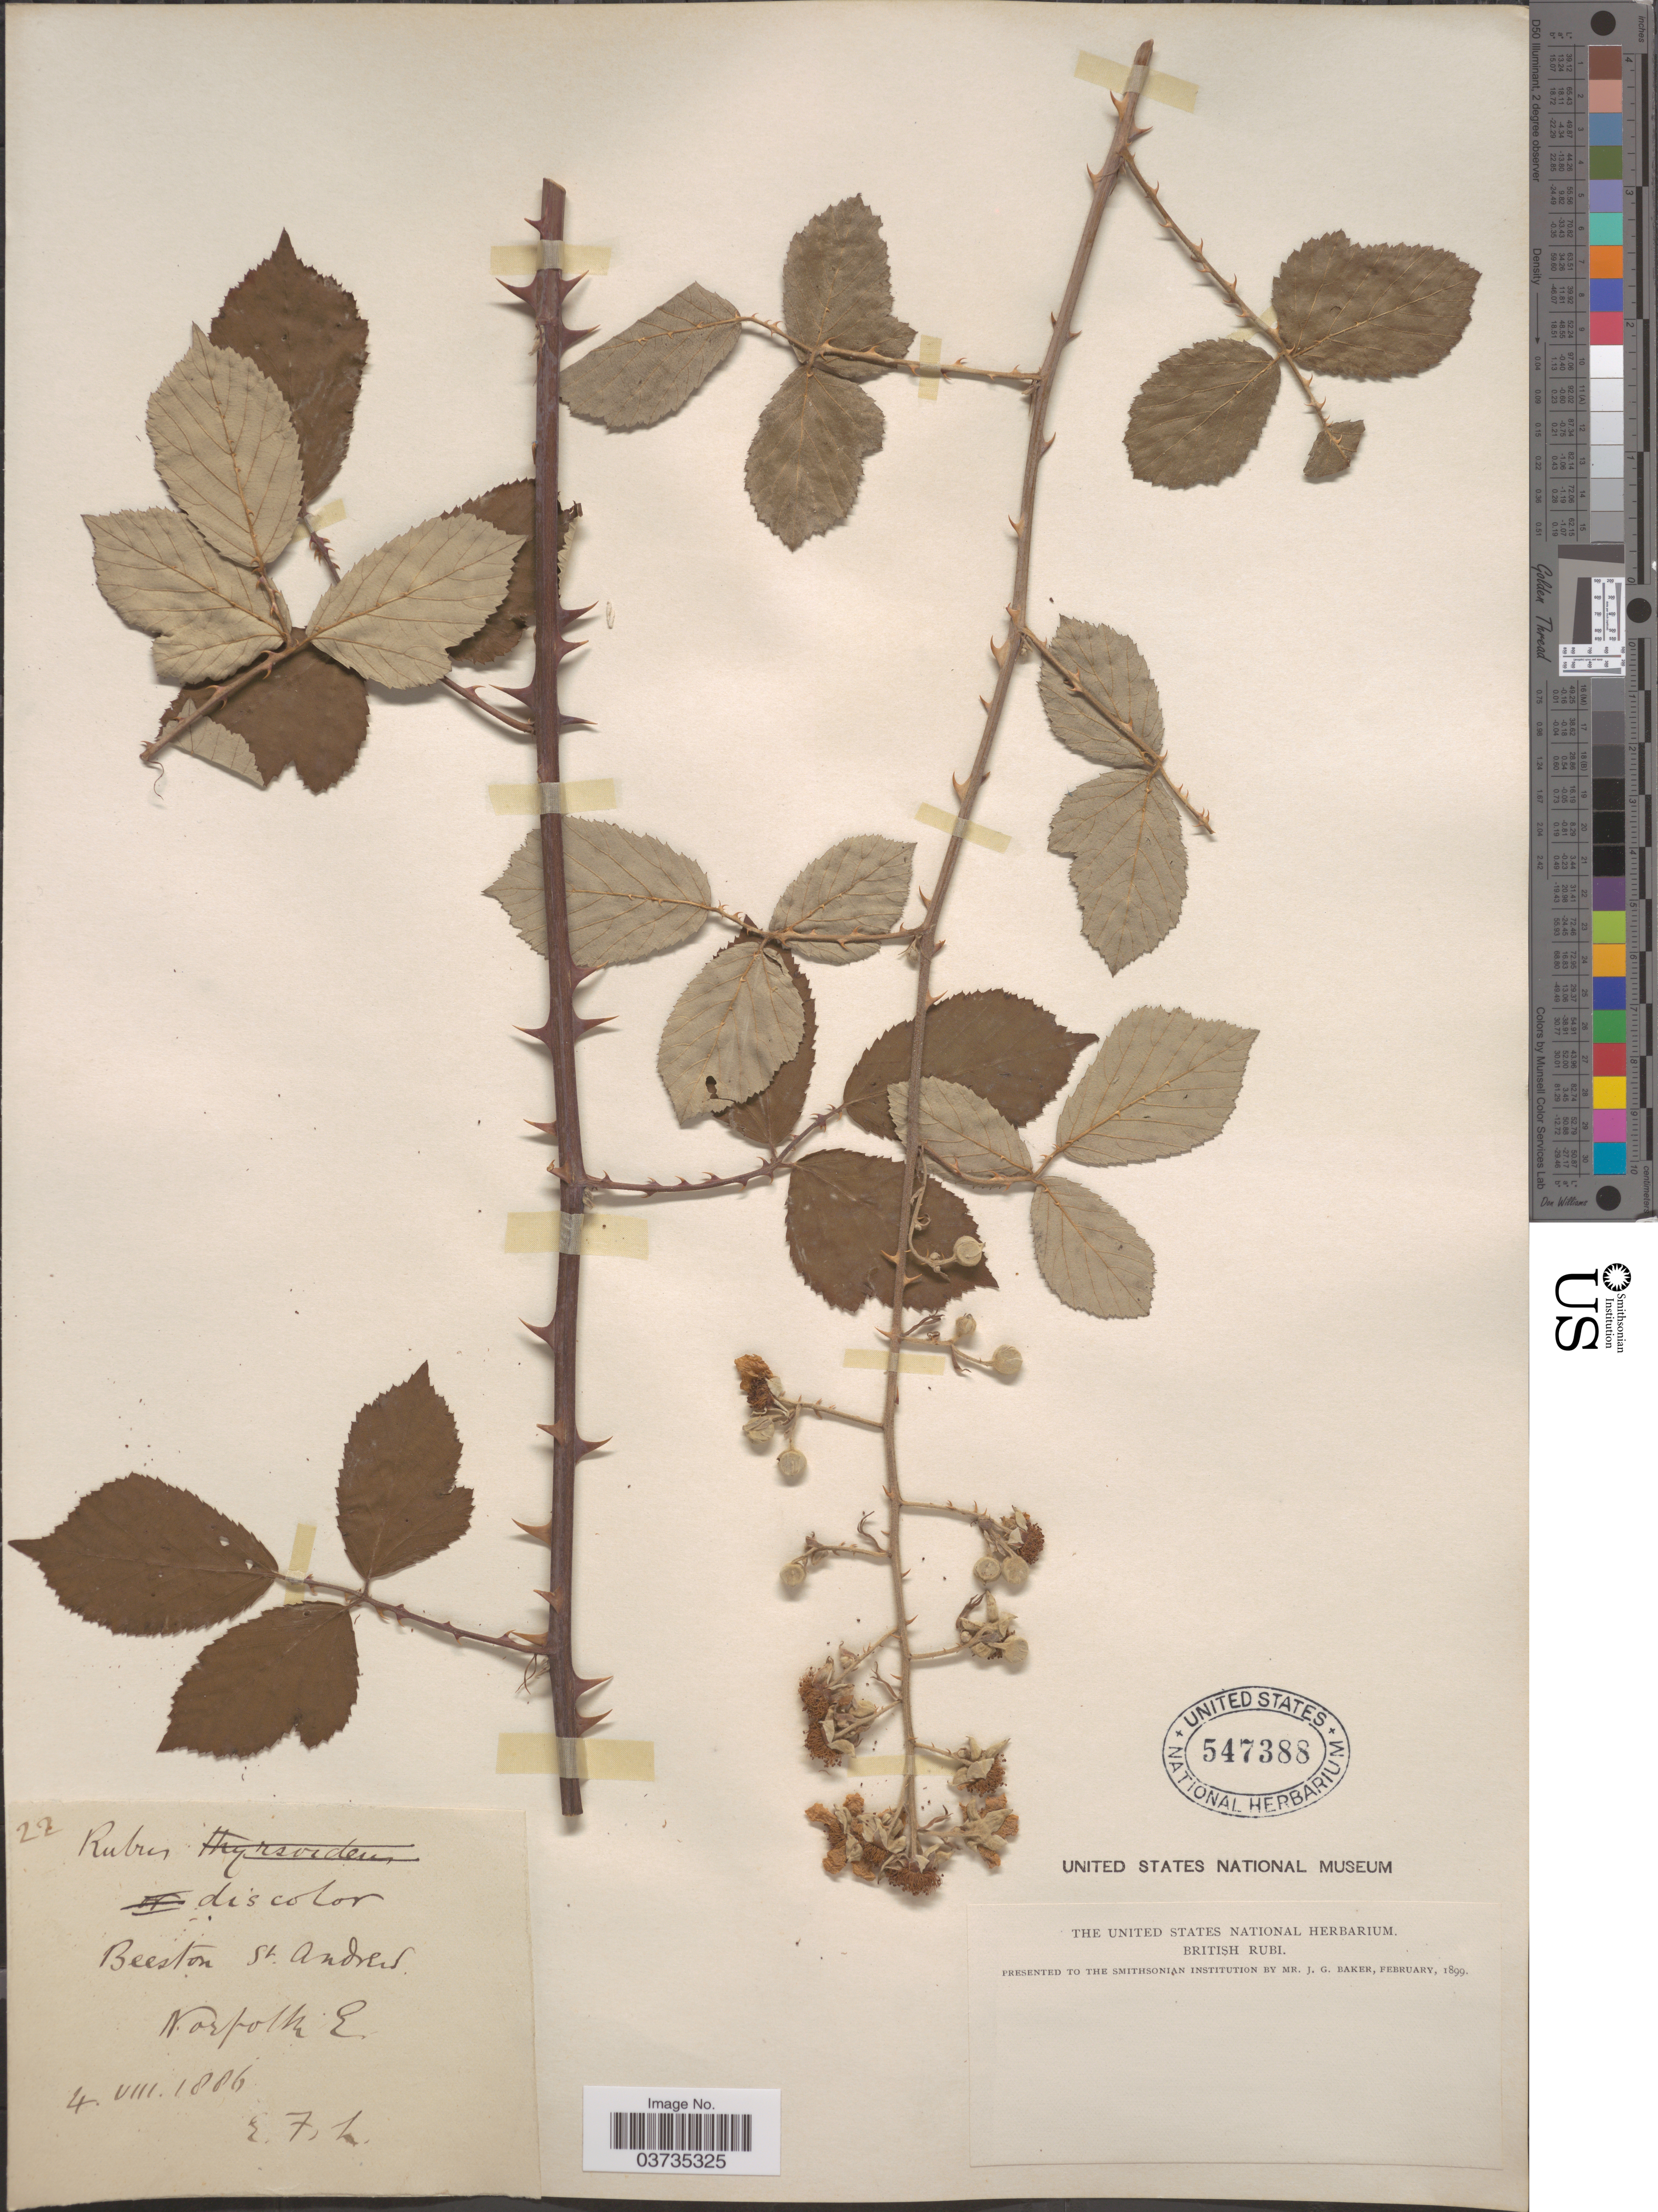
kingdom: Plantae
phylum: Tracheophyta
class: Magnoliopsida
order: Rosales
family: Rosaceae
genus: Rubus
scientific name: Rubus discolor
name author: Weihe & Nees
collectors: E. F. L.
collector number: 22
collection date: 1886-08-04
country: United Kingdom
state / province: England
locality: Beeston St. Andrew. Norfolk E.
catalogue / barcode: US 547388